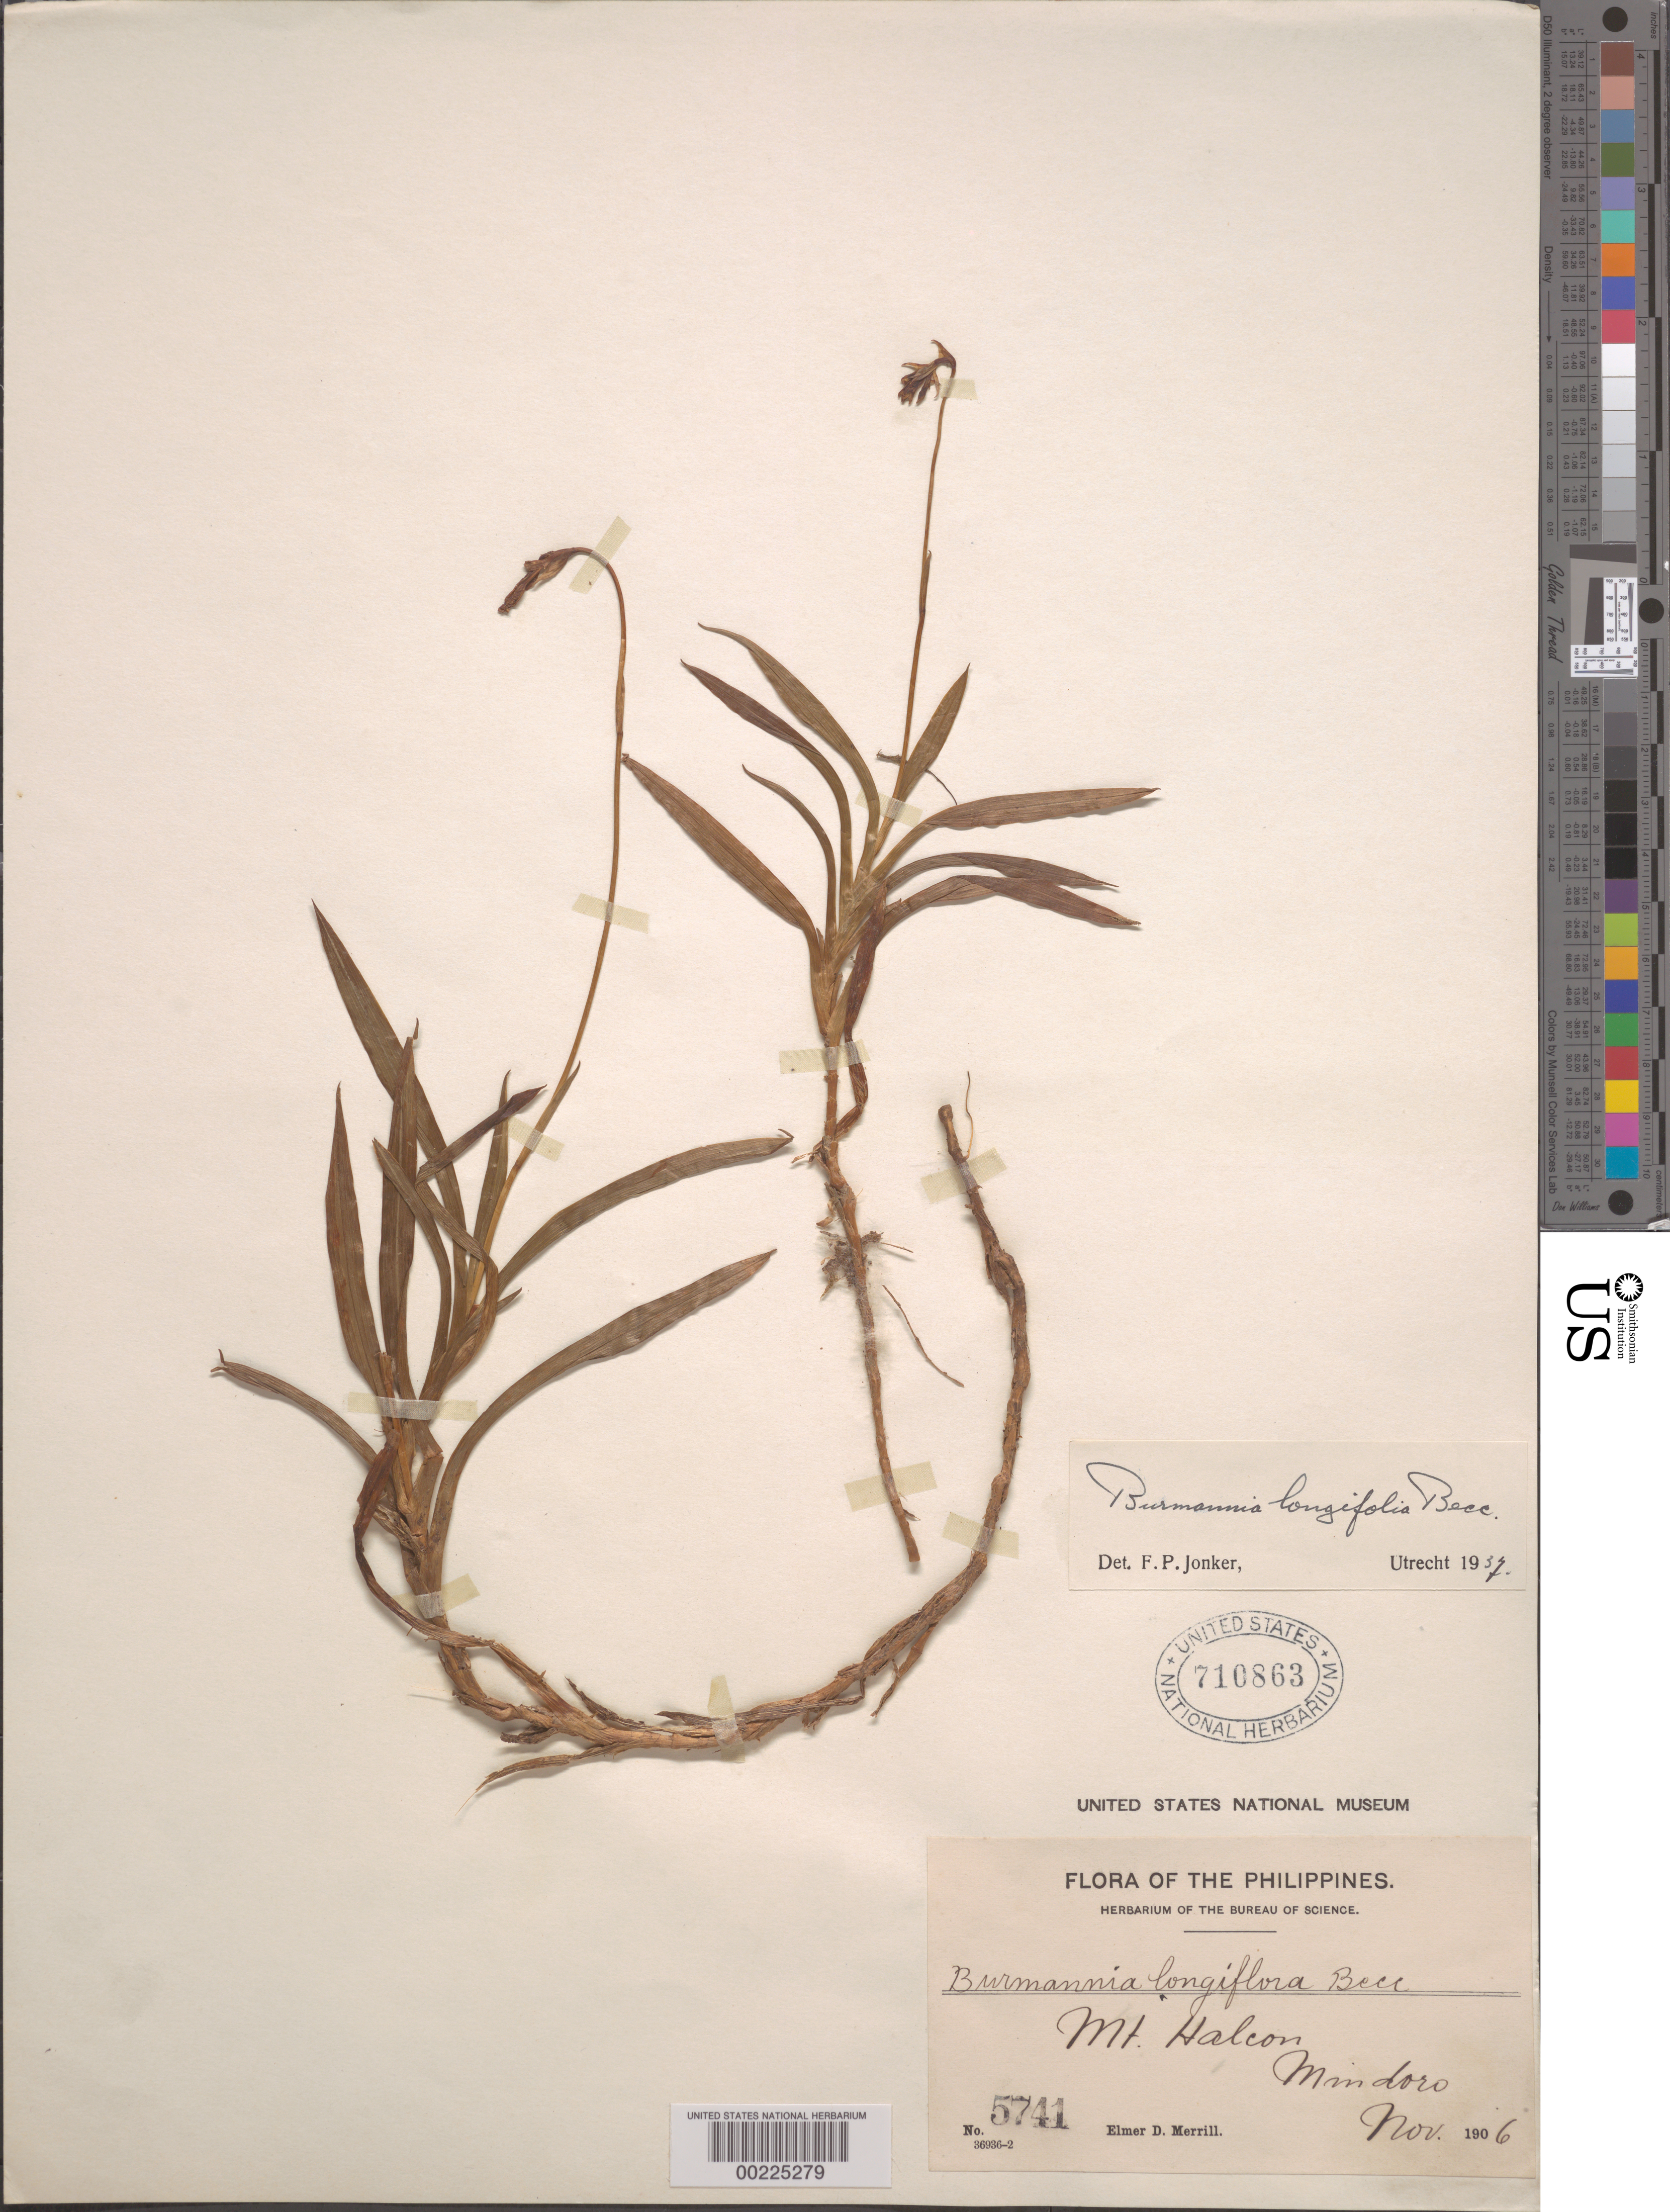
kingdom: Plantae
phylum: Tracheophyta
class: Liliopsida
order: Dioscoreales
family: Burmanniaceae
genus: Burmannia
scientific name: Burmannia longifolia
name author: Becc.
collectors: E. D. Merrill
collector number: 5741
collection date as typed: Nov 1906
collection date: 1906-11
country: Philippines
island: Mindoro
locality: Mt. halcon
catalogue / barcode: US 710863